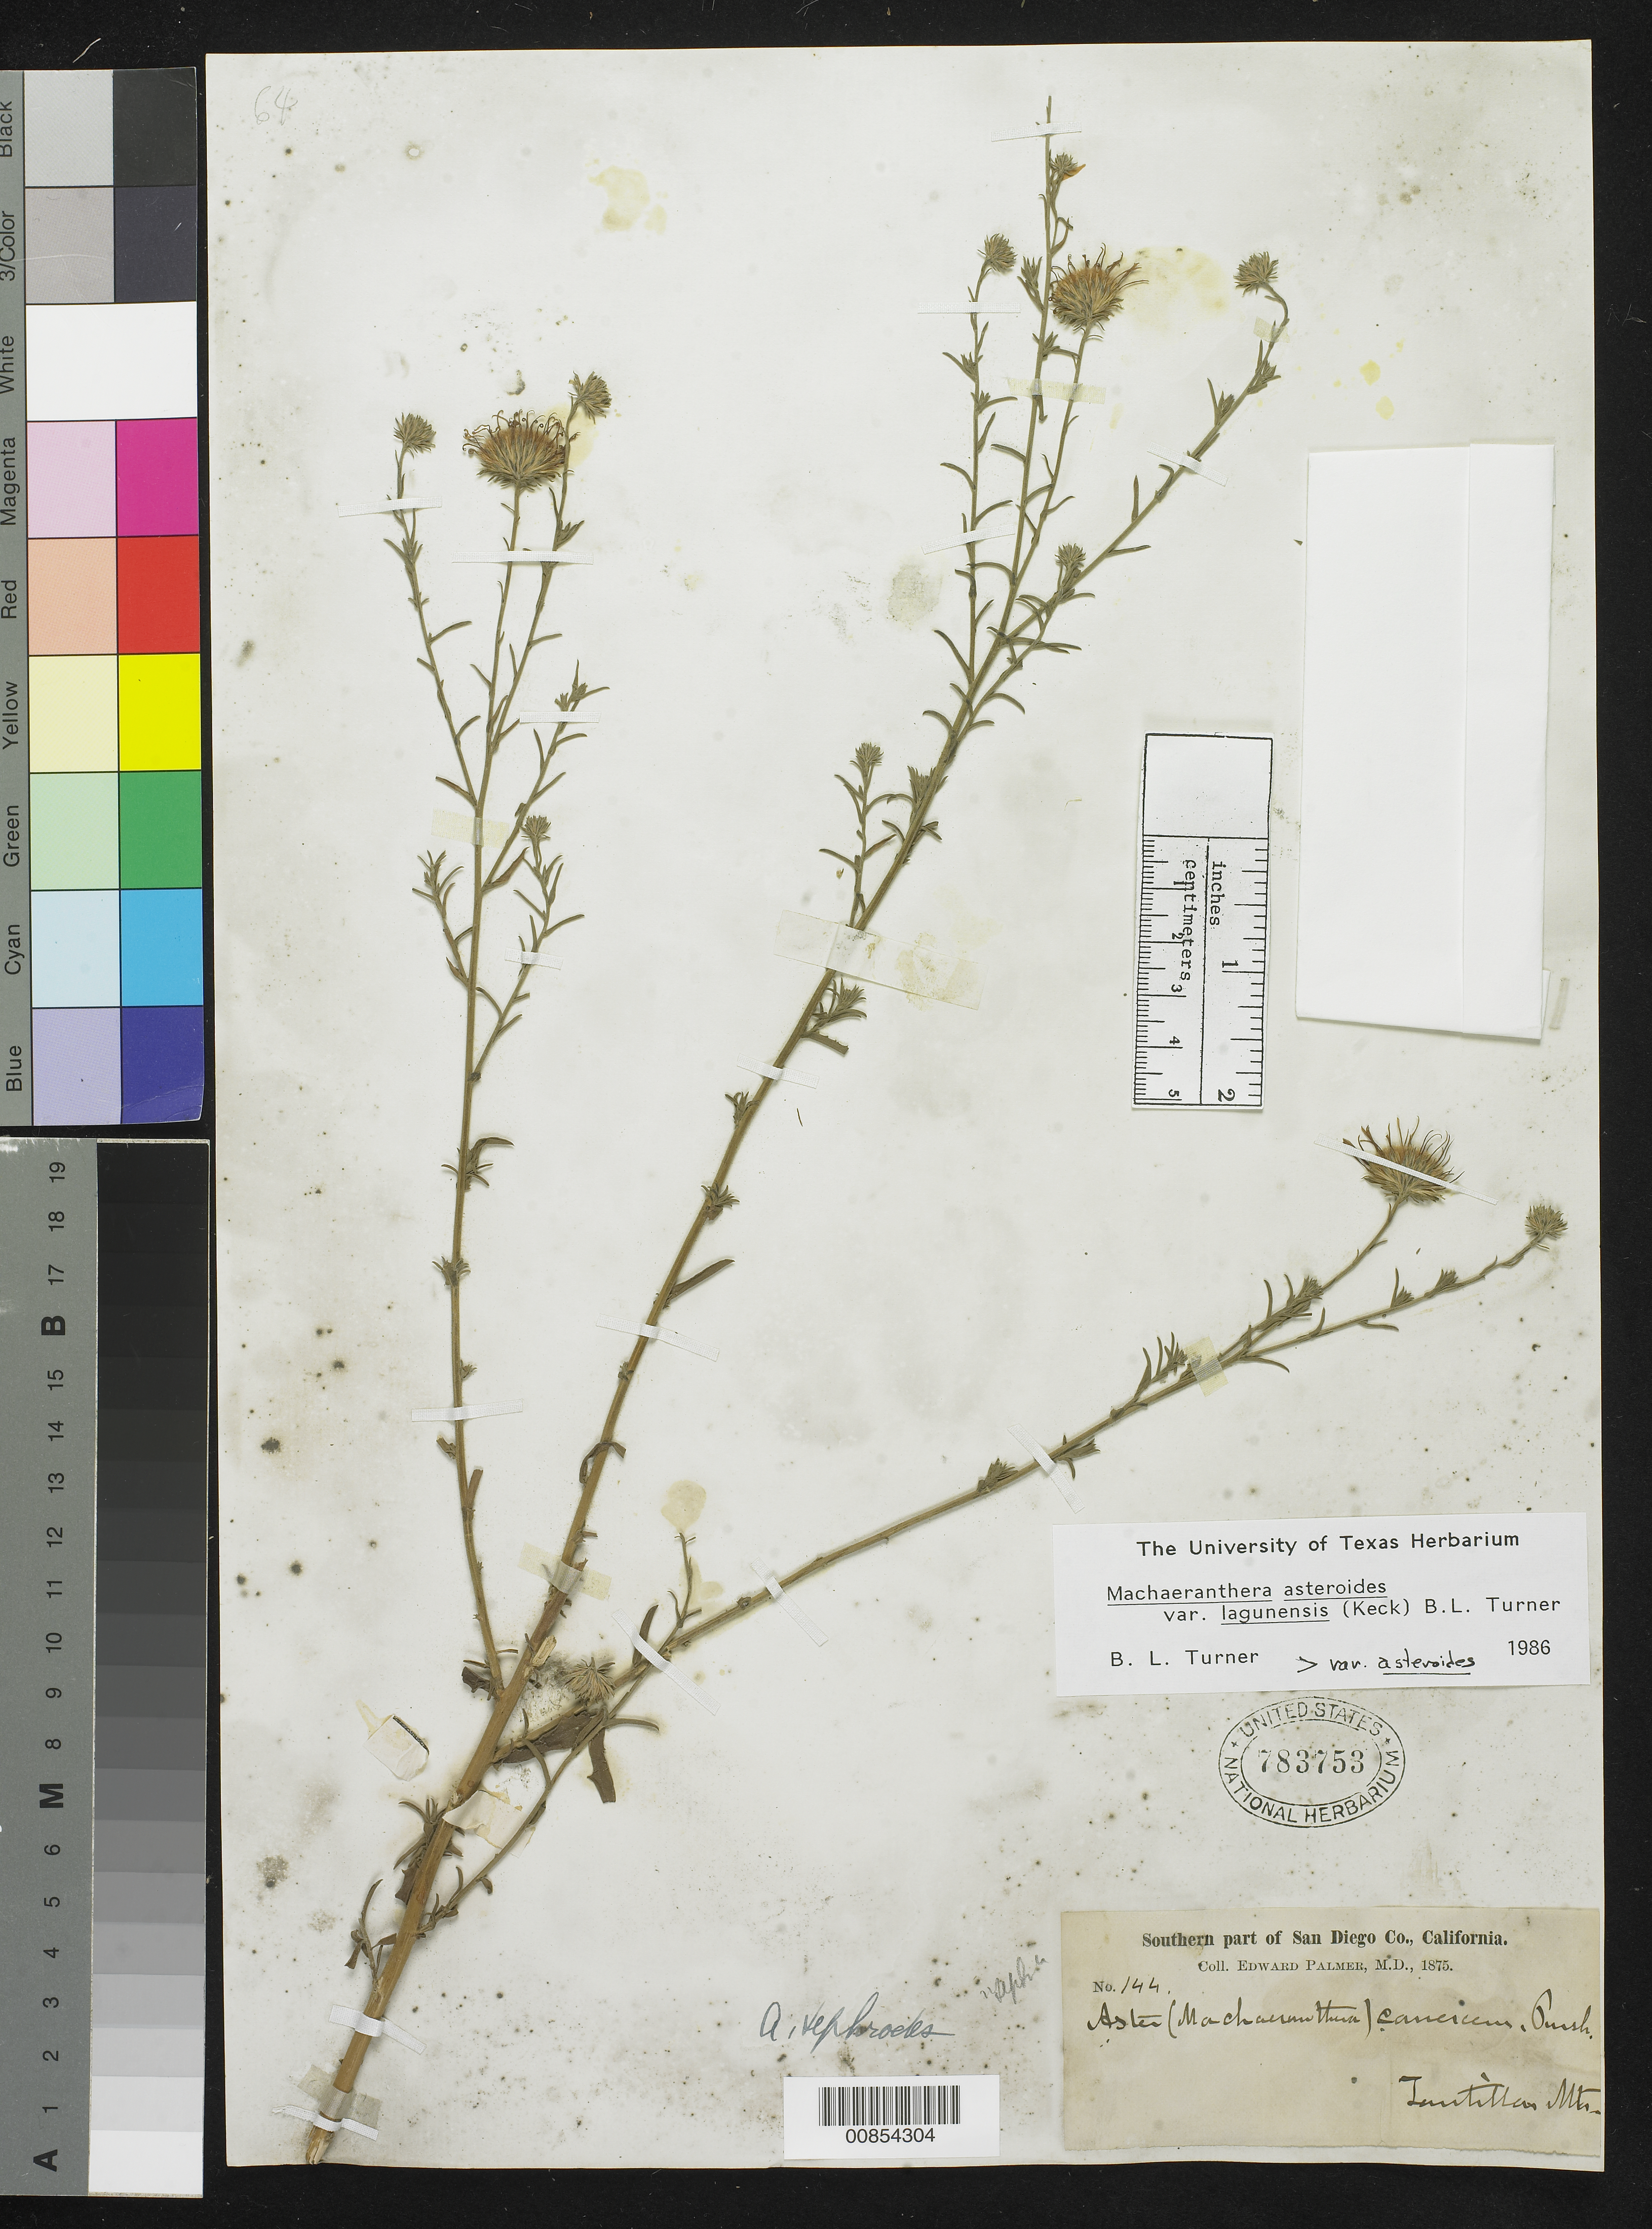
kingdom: Plantae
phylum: Tracheophyta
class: Magnoliopsida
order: Asterales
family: Asteraceae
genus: Machaeranthera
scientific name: Machaeranthera asteroides var. lagunensis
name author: (D.D. Keck) B.L. Turner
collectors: E. Palmer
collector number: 144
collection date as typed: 1875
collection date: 1875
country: United States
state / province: California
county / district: San Diego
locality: Mantilla Mts., southern part of San Diego County, California.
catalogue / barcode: US 783753